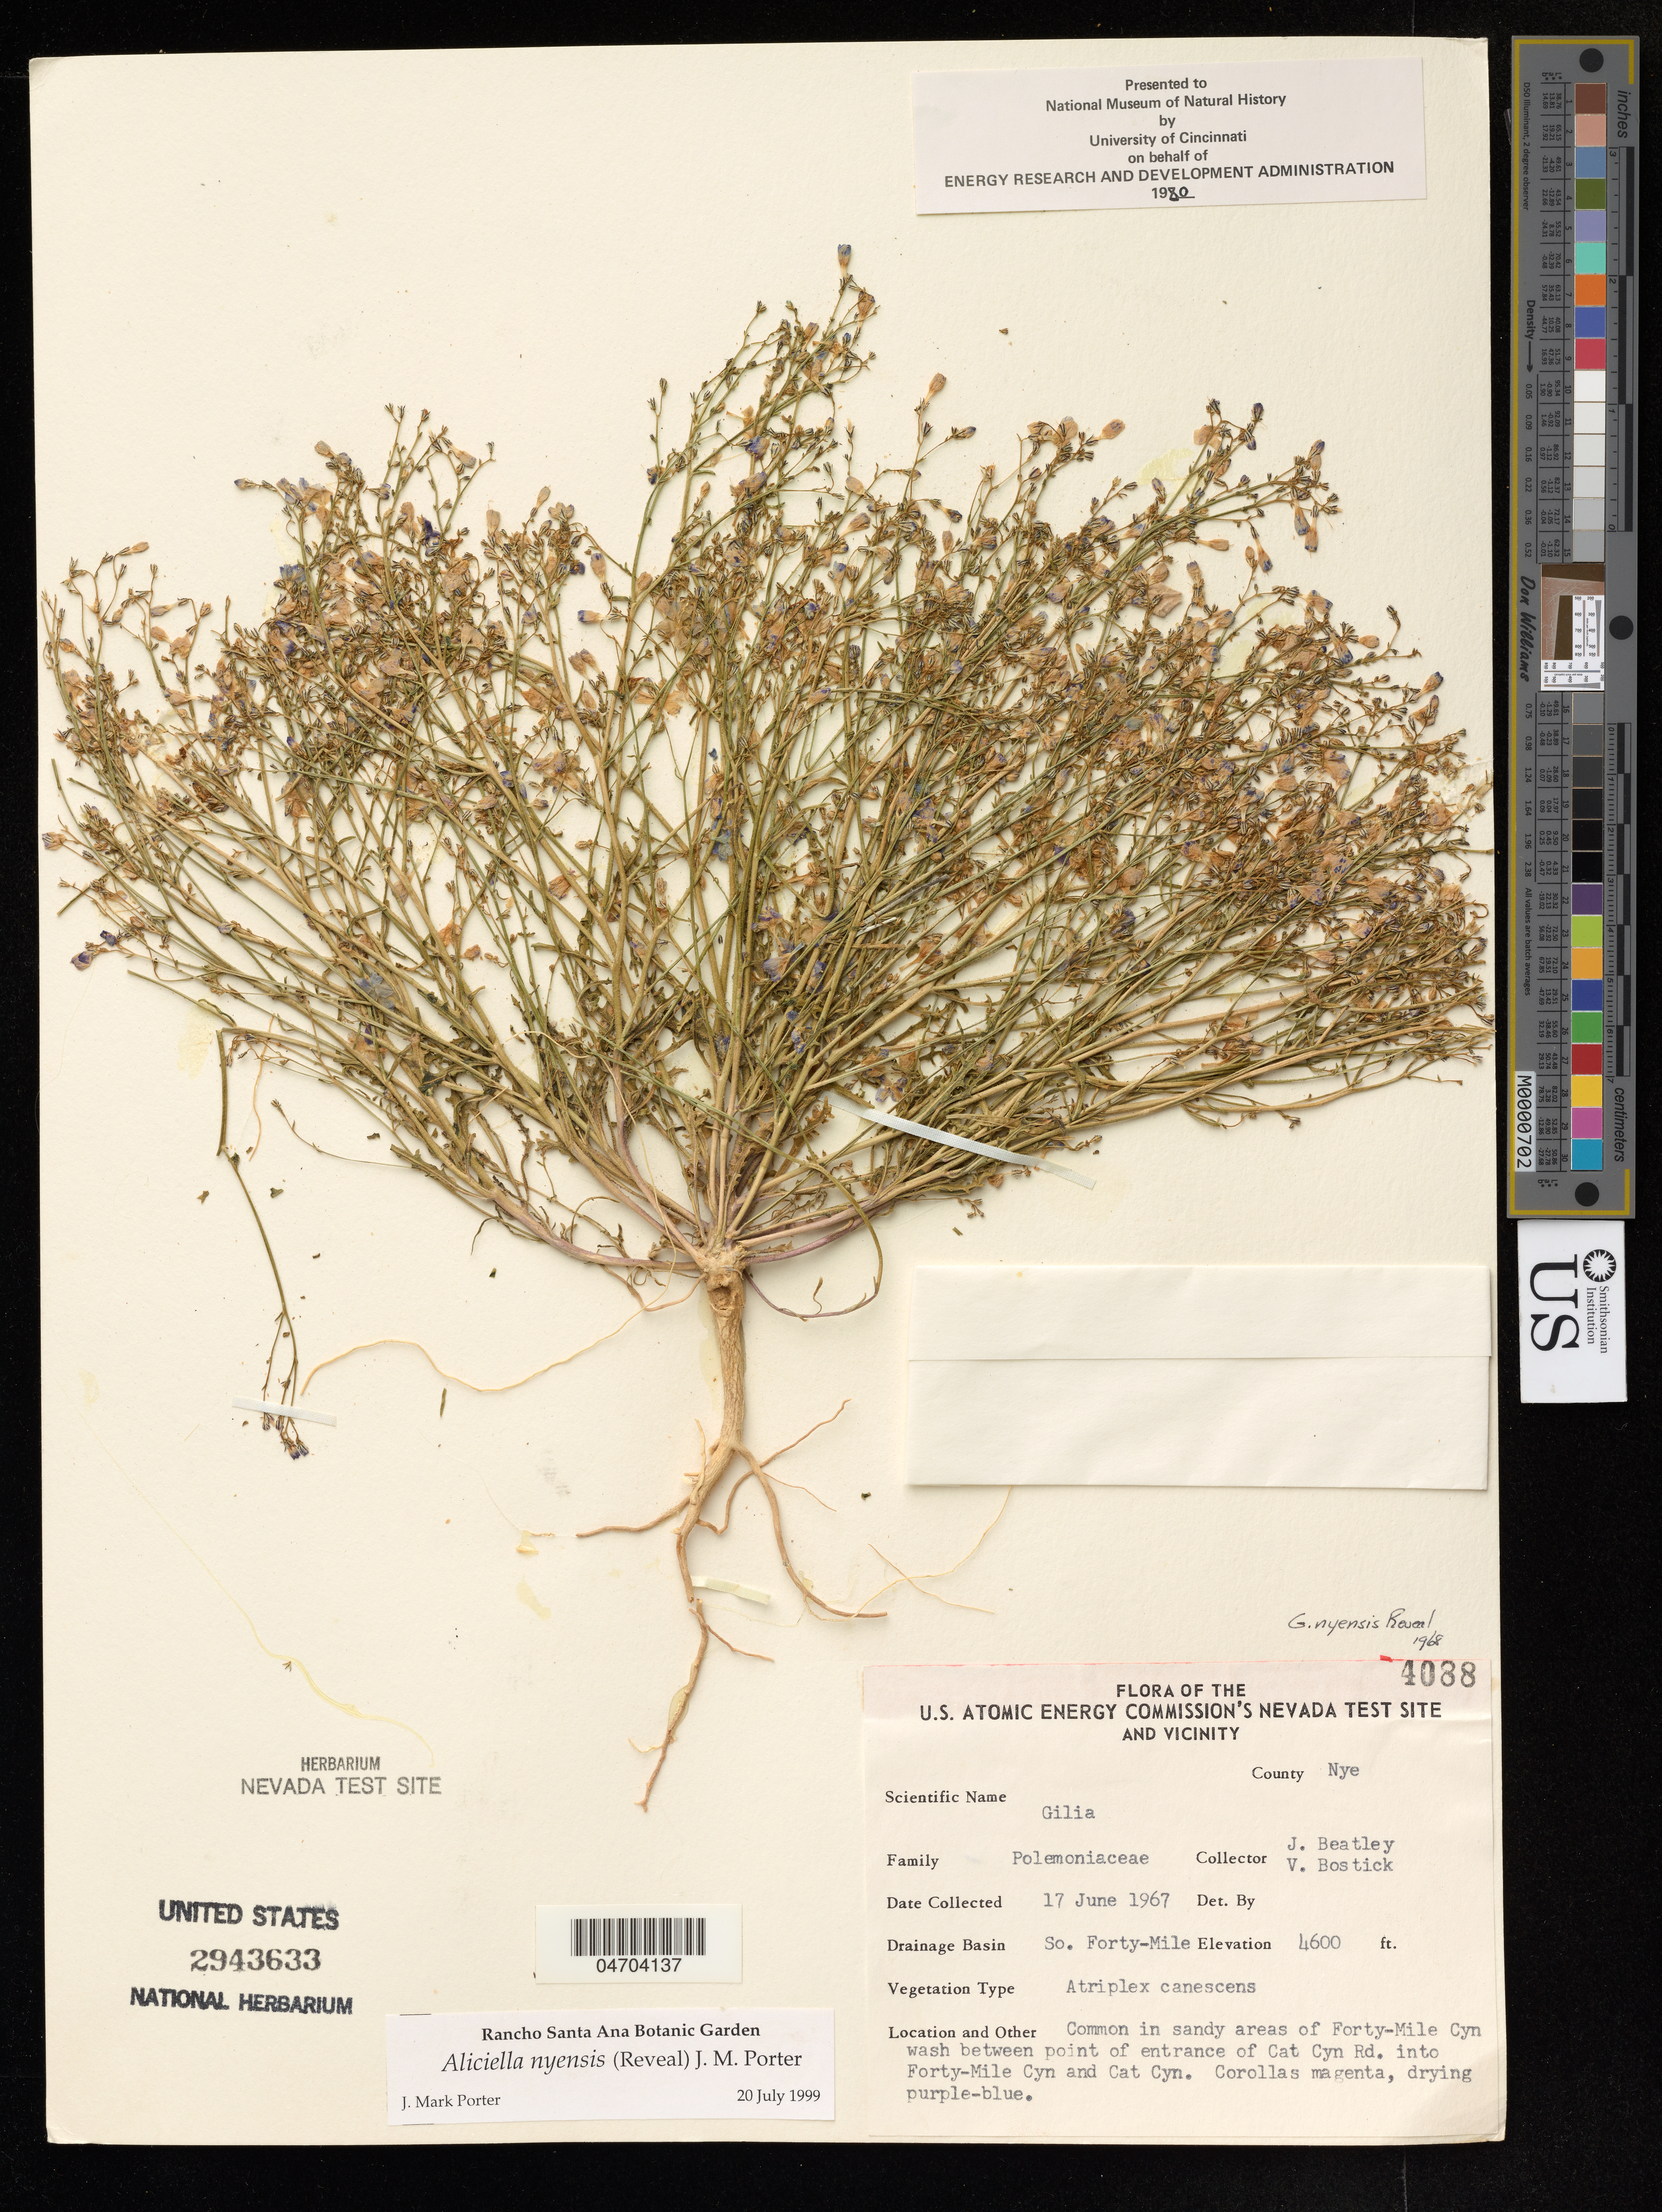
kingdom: Plantae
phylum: Tracheophyta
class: Magnoliopsida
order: Ericales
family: Polemoniaceae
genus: Aliciella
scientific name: Aliciella nyensis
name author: (Reveal) J.M. Porter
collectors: J. Beatley & V. Bostick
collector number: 4088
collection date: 1967-06-17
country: United States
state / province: Nevada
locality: So. Forty-Mile, Common in sandy areas of Forty-Mile Cyn was between point of entrance of Cat Cyn Rd. into Forty-Mile Cyn and Cat. Cyn.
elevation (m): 1402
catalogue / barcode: US 2943633